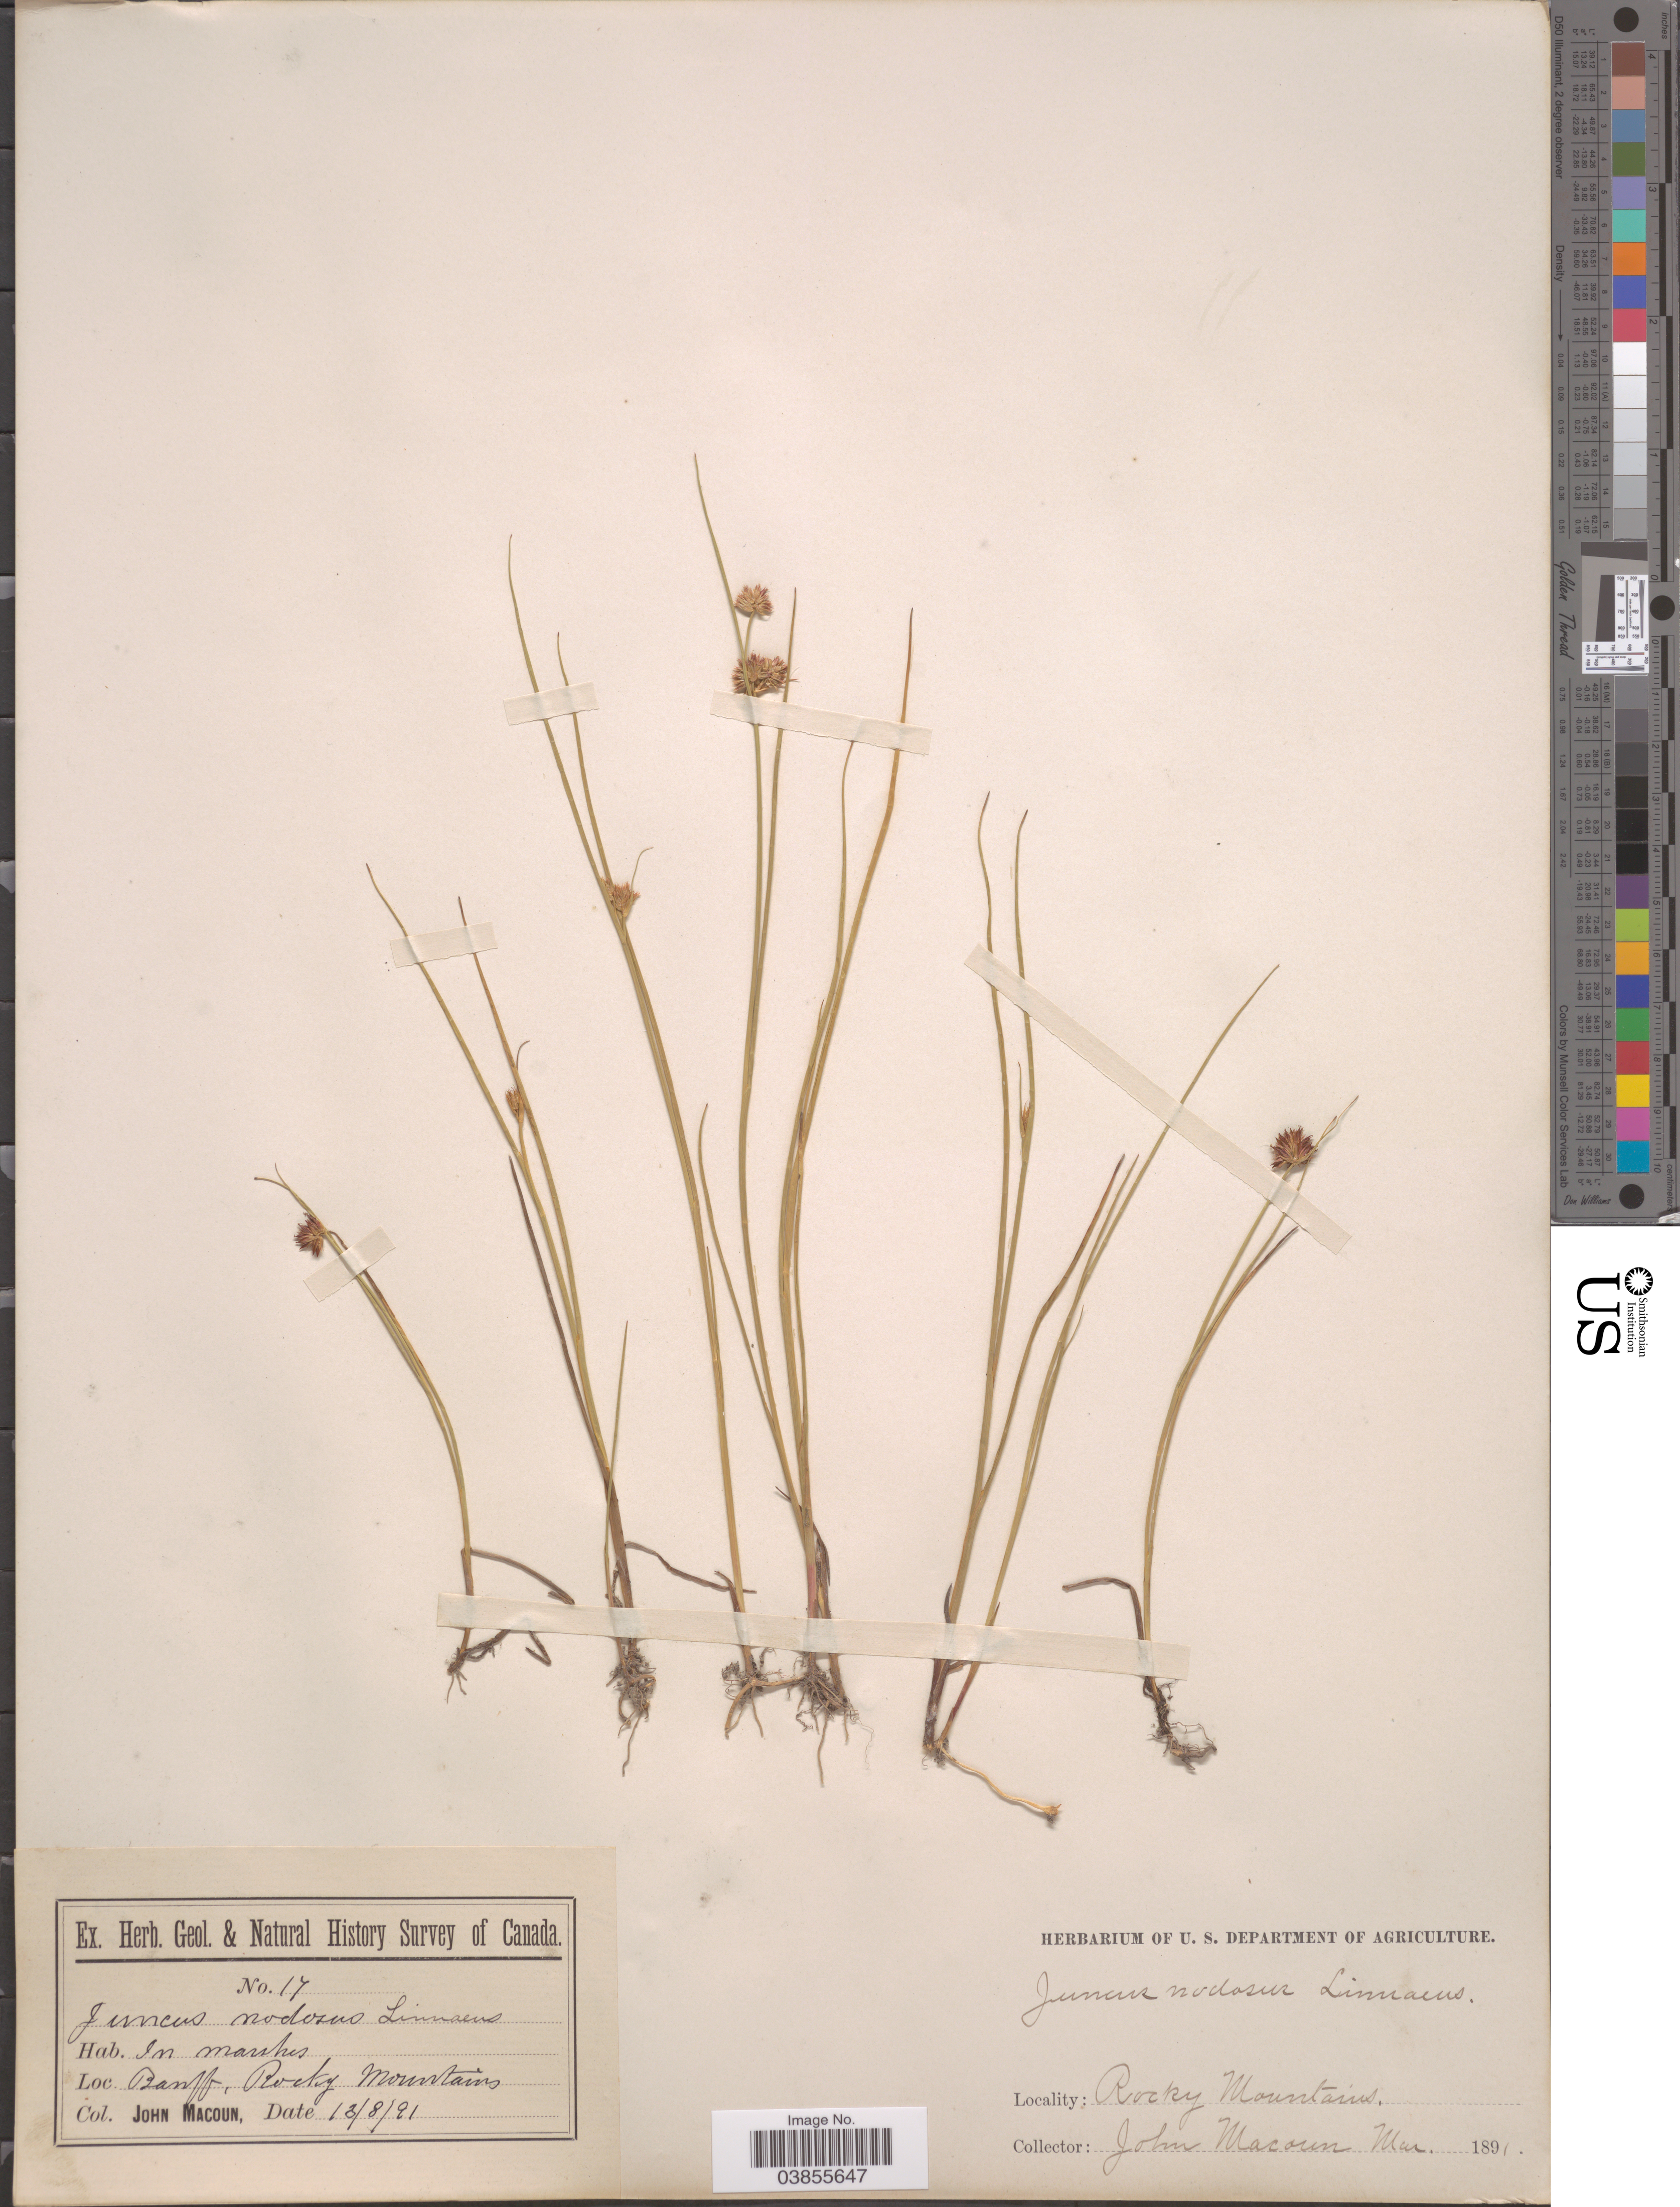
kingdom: Plantae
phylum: Tracheophyta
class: Liliopsida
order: Poales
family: Juncaceae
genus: Juncus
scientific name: Juncus nodosus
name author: L.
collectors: J. Macoun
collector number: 17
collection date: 1891-03-08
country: Canada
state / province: Alberta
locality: Banff, Rocky Mountains.